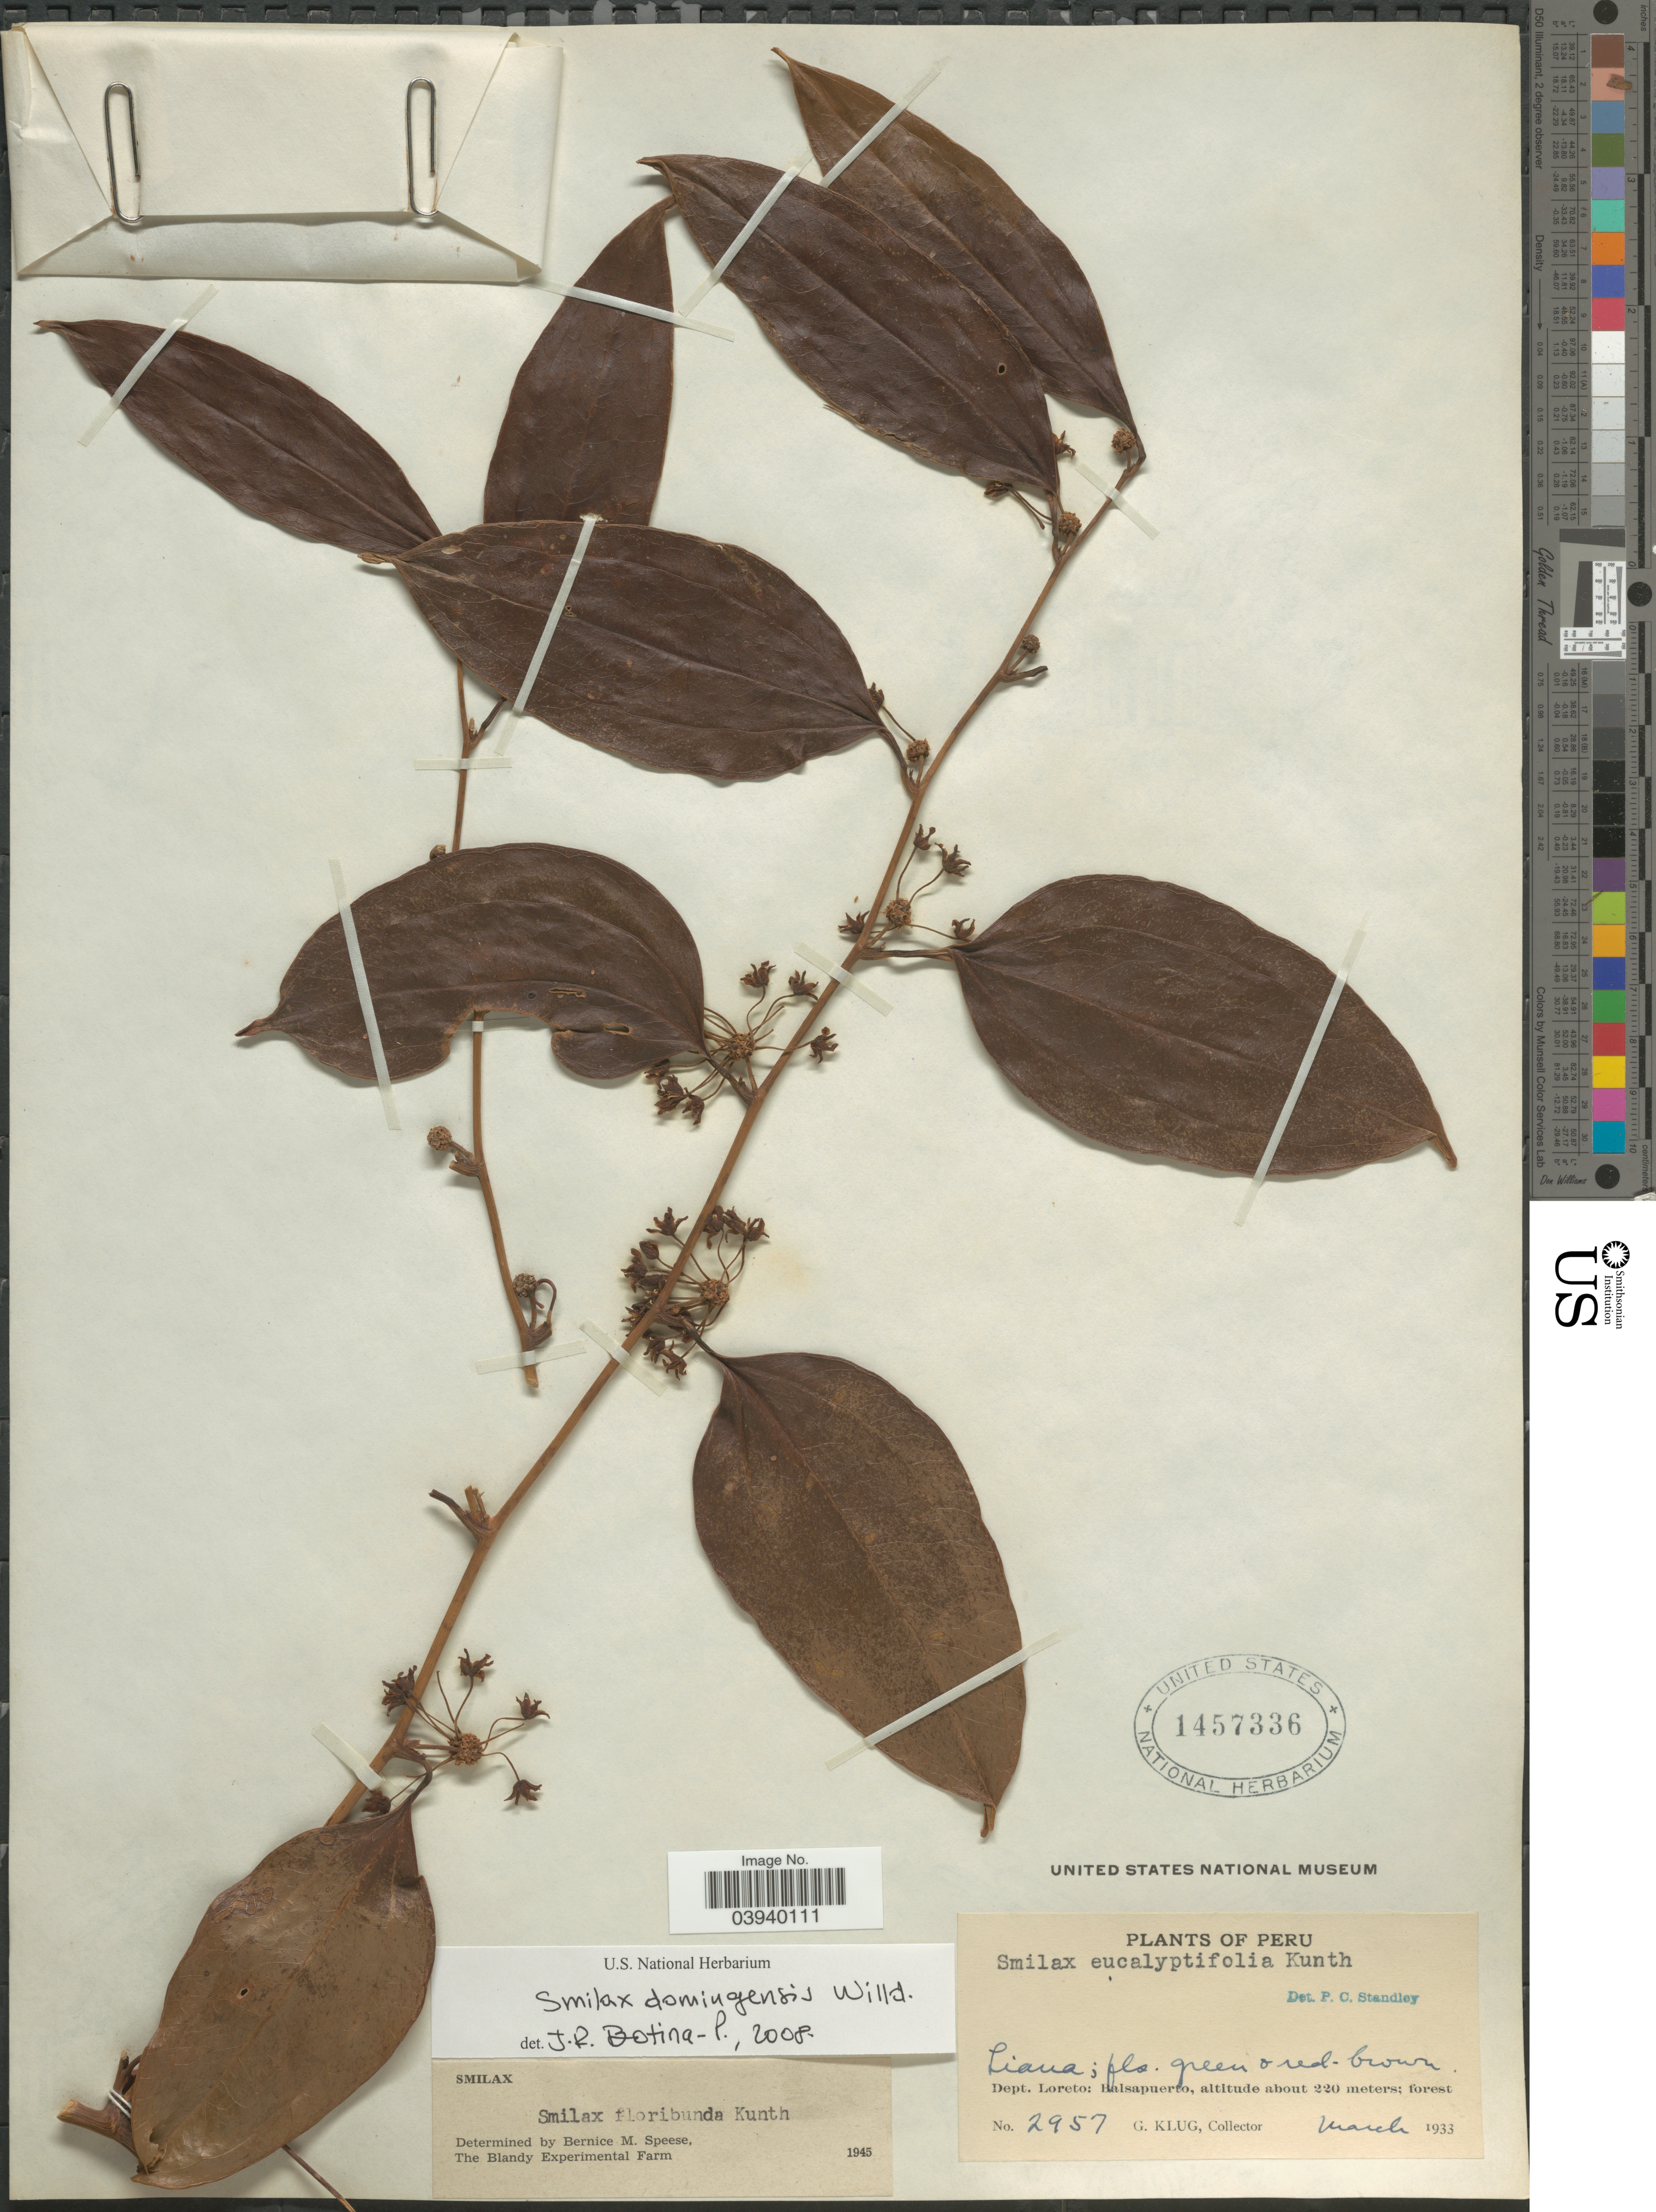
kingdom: Plantae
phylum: Tracheophyta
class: Liliopsida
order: Liliales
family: Smilacaceae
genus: Smilax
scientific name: Smilax domingensis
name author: Willd.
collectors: G. Klug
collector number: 2957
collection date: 1933-03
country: Peru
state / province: Loreto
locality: Dept. Loreto: Balsapuerto.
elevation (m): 220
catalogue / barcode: US 1457336